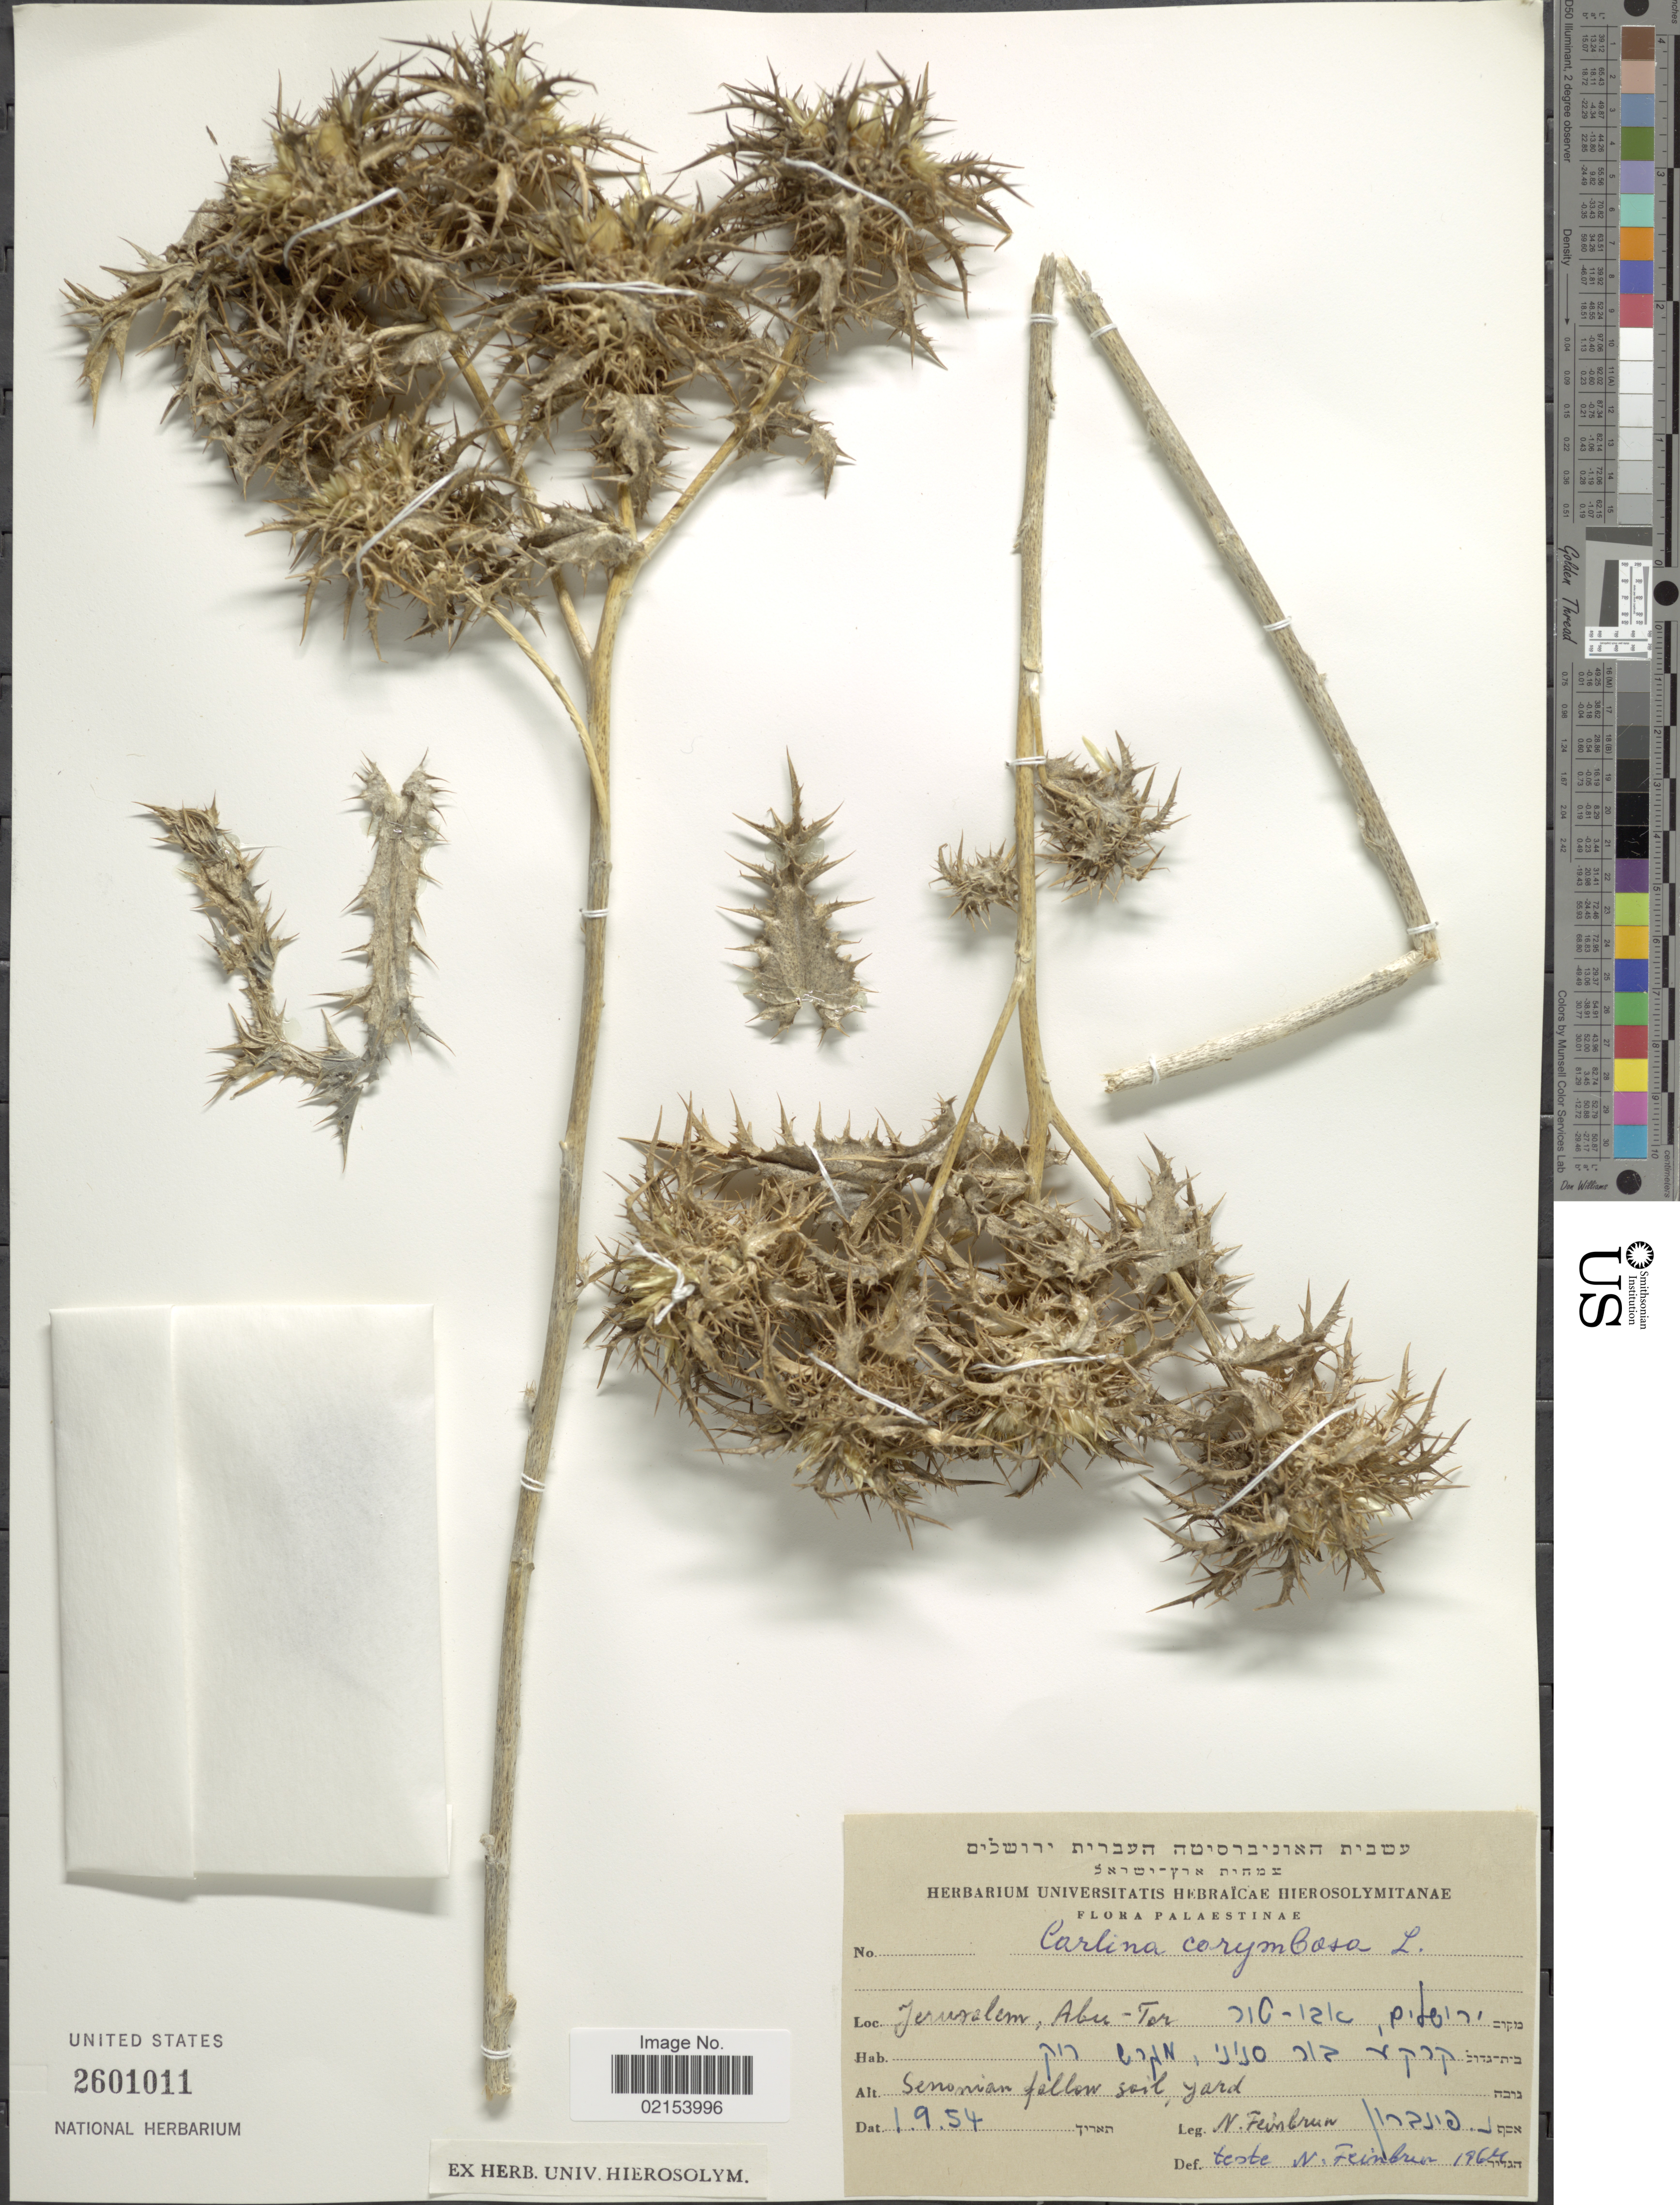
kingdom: Plantae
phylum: Tracheophyta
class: Magnoliopsida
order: Asterales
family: Asteraceae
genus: Carlina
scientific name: Carlina corymbosa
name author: L.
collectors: N. Feinbrun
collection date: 1954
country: Israel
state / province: Jerusalem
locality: Abu-Ter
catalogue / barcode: US 2601011